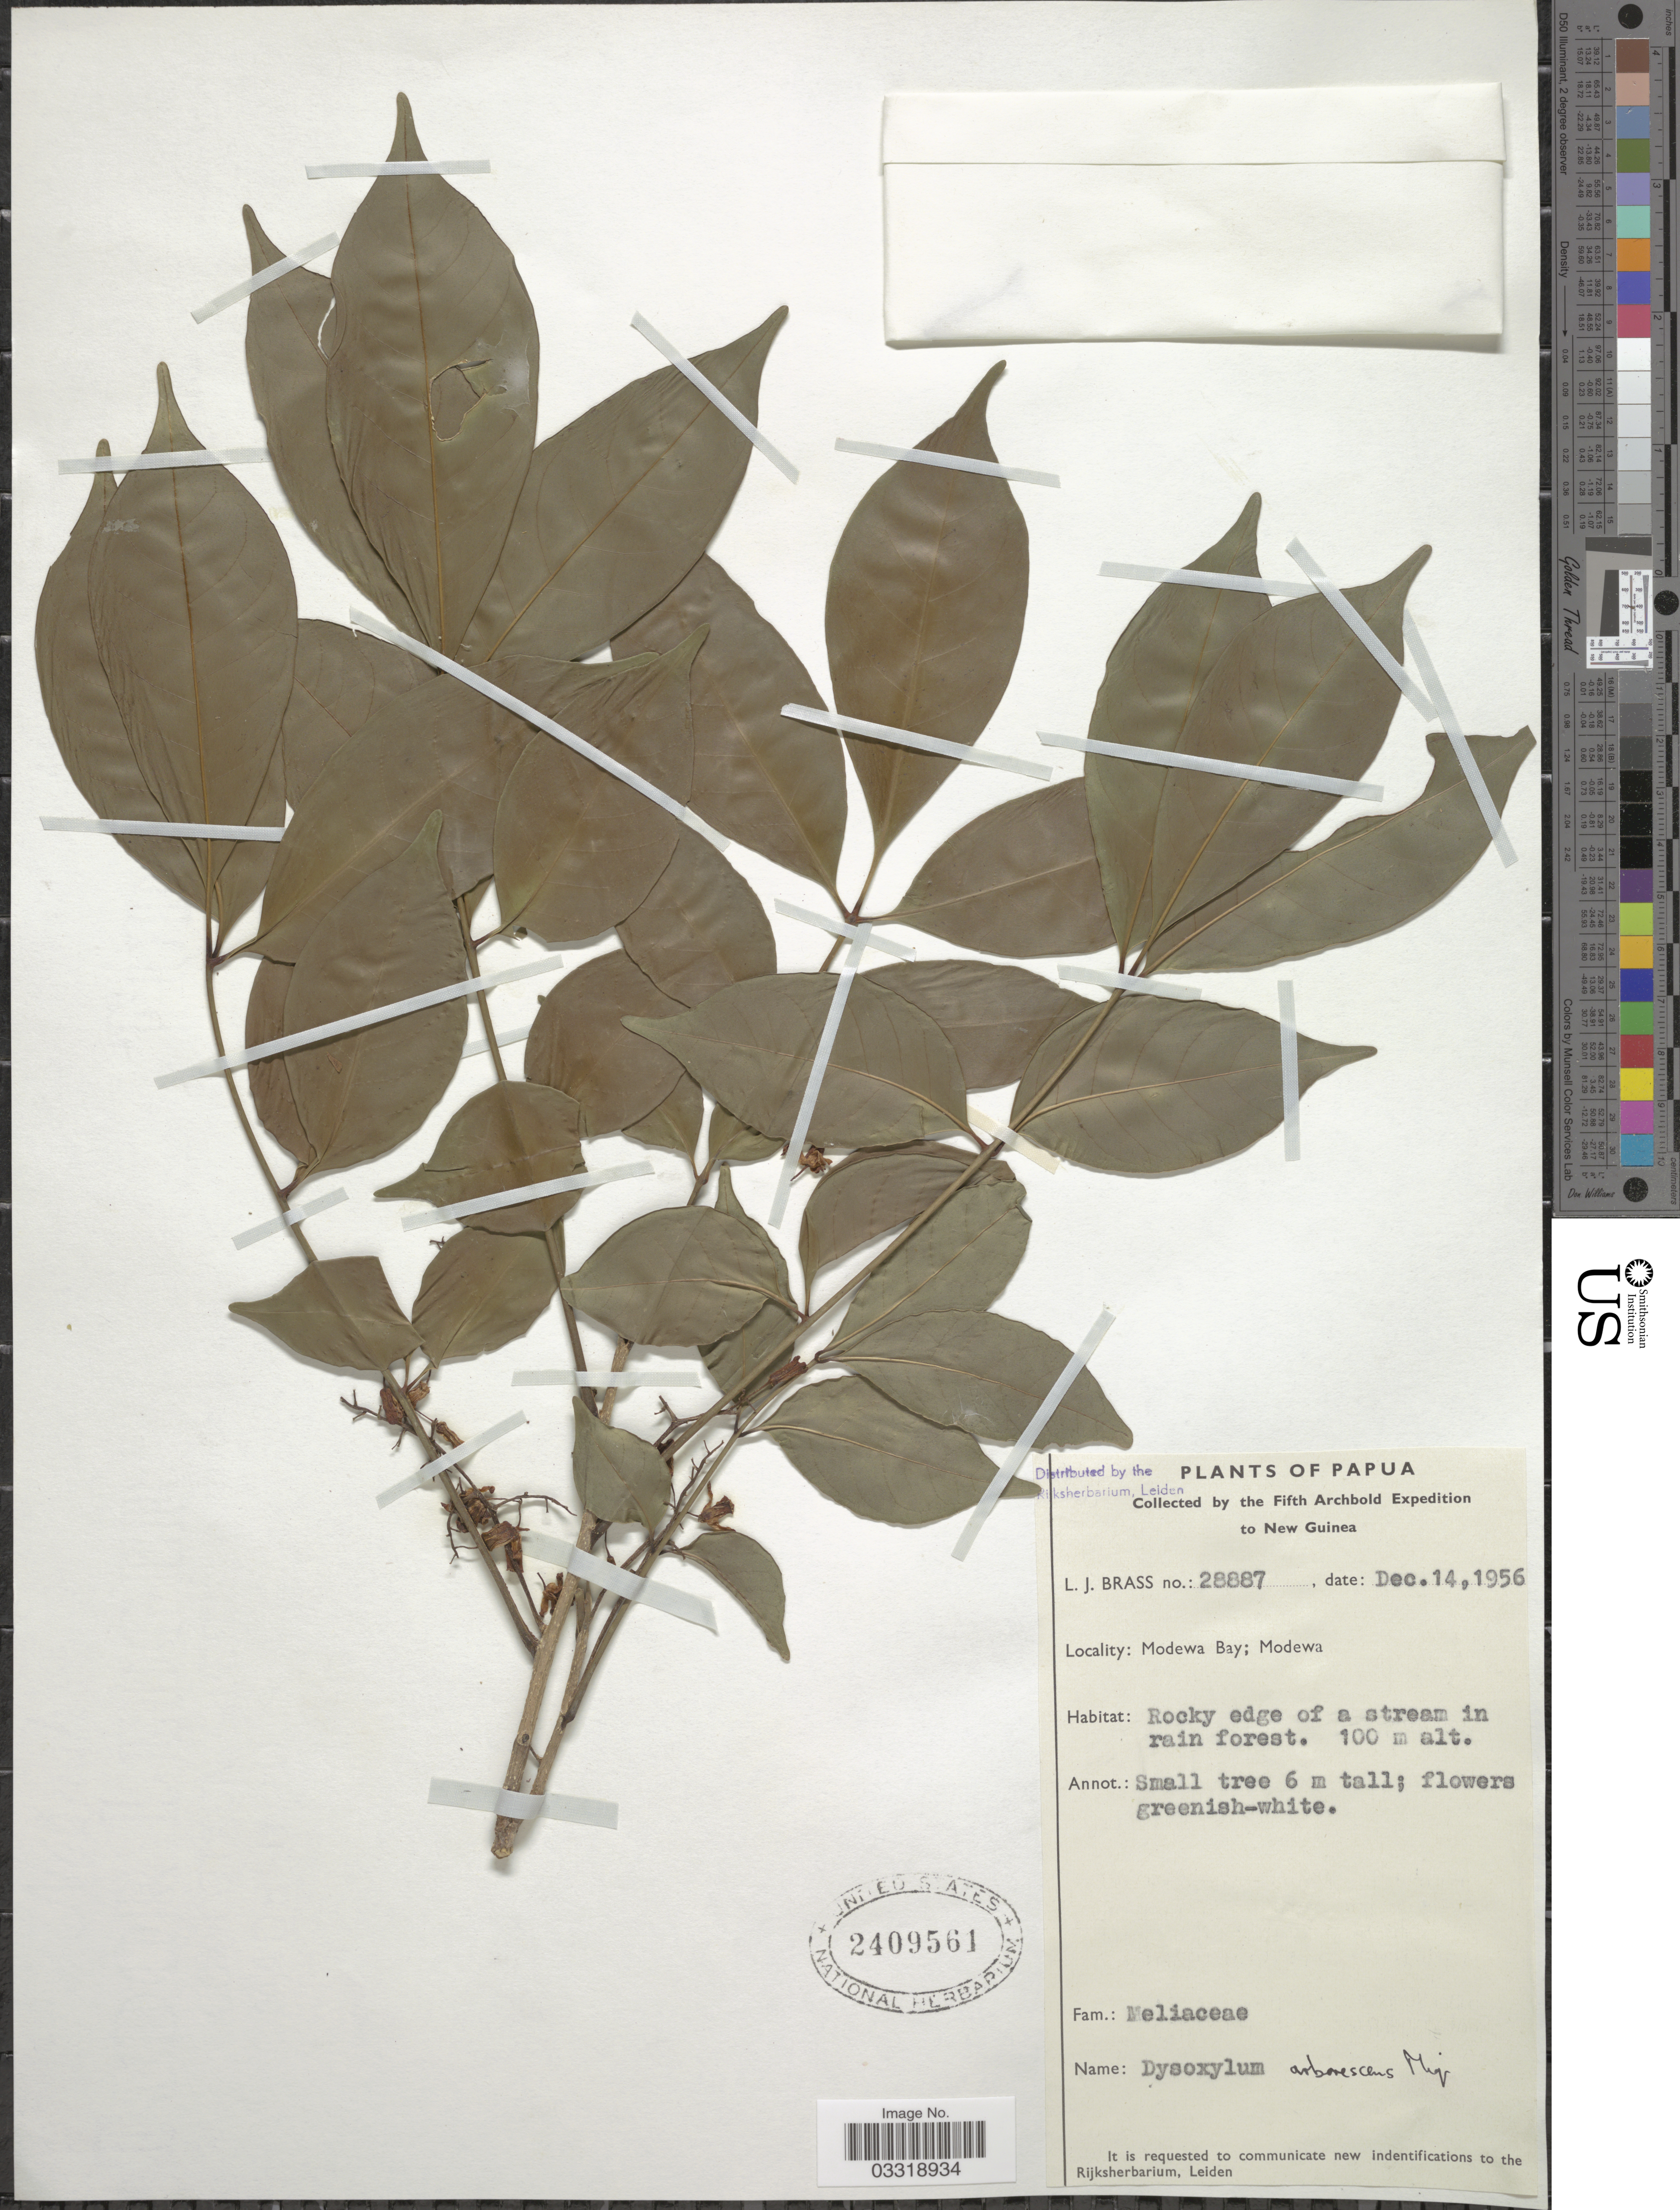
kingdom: Plantae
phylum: Tracheophyta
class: Magnoliopsida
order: Sapindales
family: Meliaceae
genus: Goniocheton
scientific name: Goniocheton arborescens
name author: Blume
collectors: L. J. Brass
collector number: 28887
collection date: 1956-12-14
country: Papua New Guinea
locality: Papua. New Guinea. Modewa Bay; Modewa.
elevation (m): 100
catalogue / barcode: US 2409561